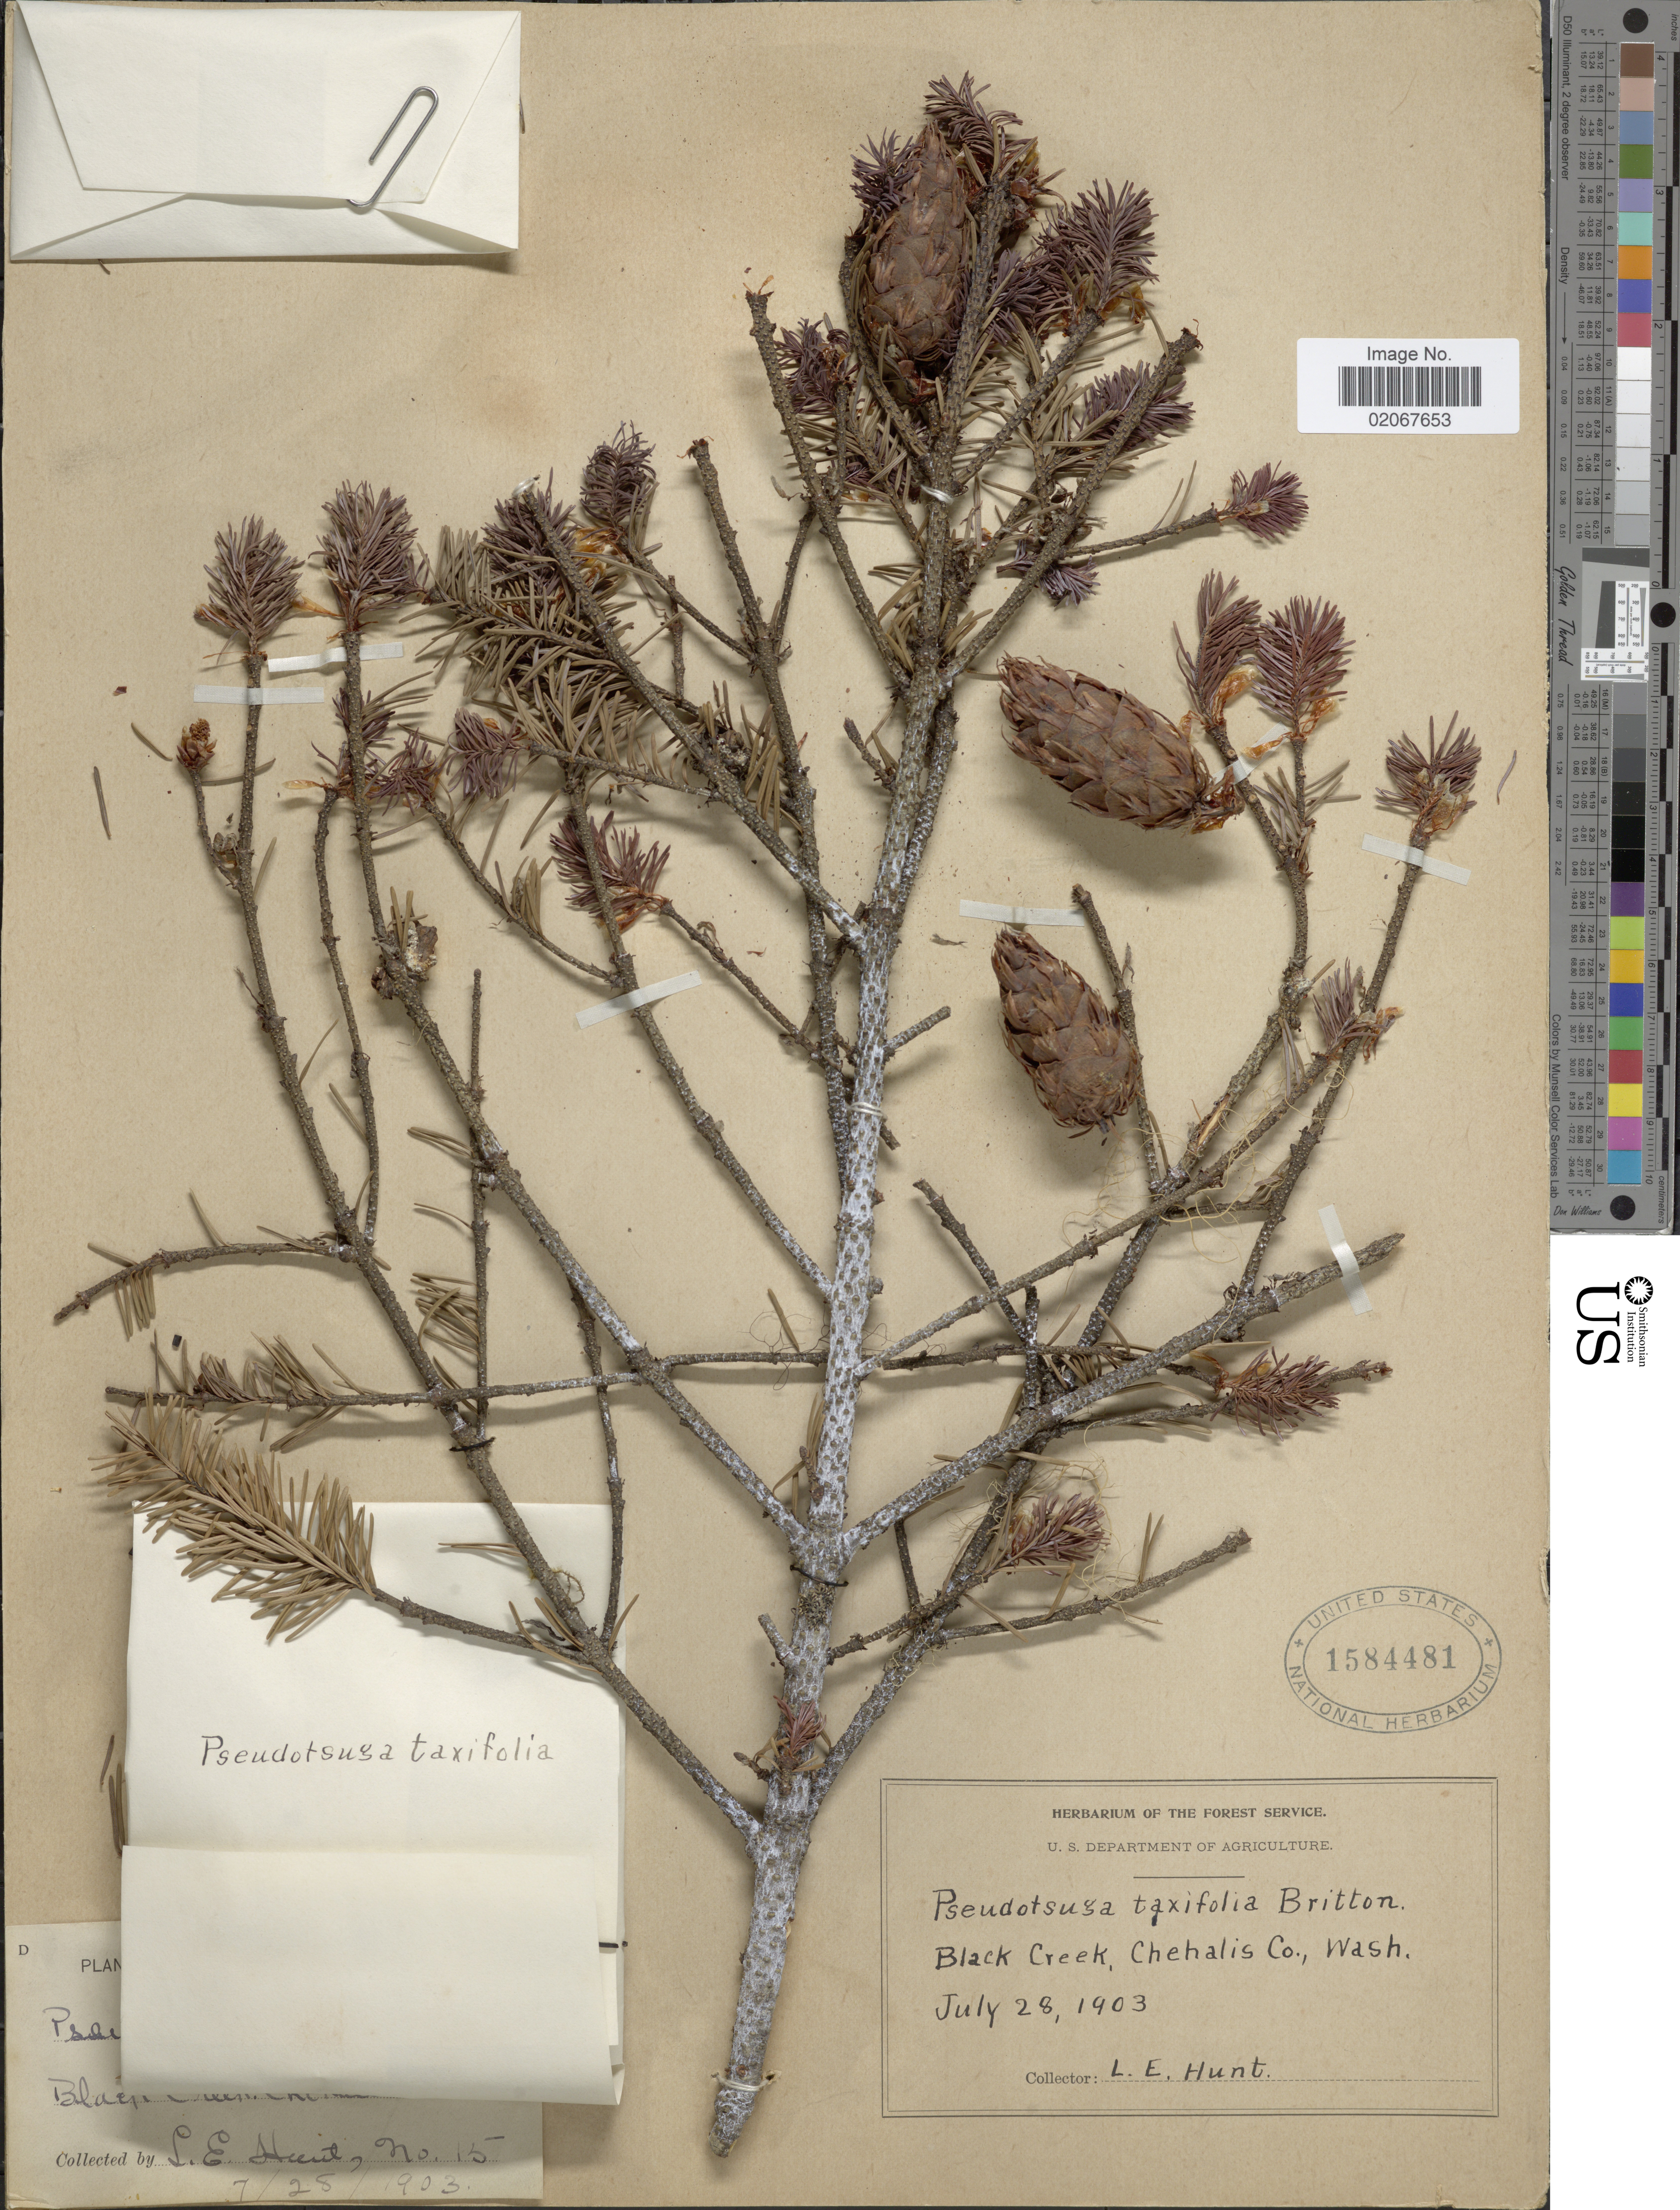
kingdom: Plantae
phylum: Tracheophyta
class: Pinopsida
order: Pinales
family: Pinaceae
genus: Pseudotsuga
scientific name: Pseudotsuga menziesii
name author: (Mirb.) Franco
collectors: L. Hunt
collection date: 1903-07-28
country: United States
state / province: Washington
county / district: Grays Harbor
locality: Black Creek, Chehalis Co., Wash.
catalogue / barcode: US 1584481